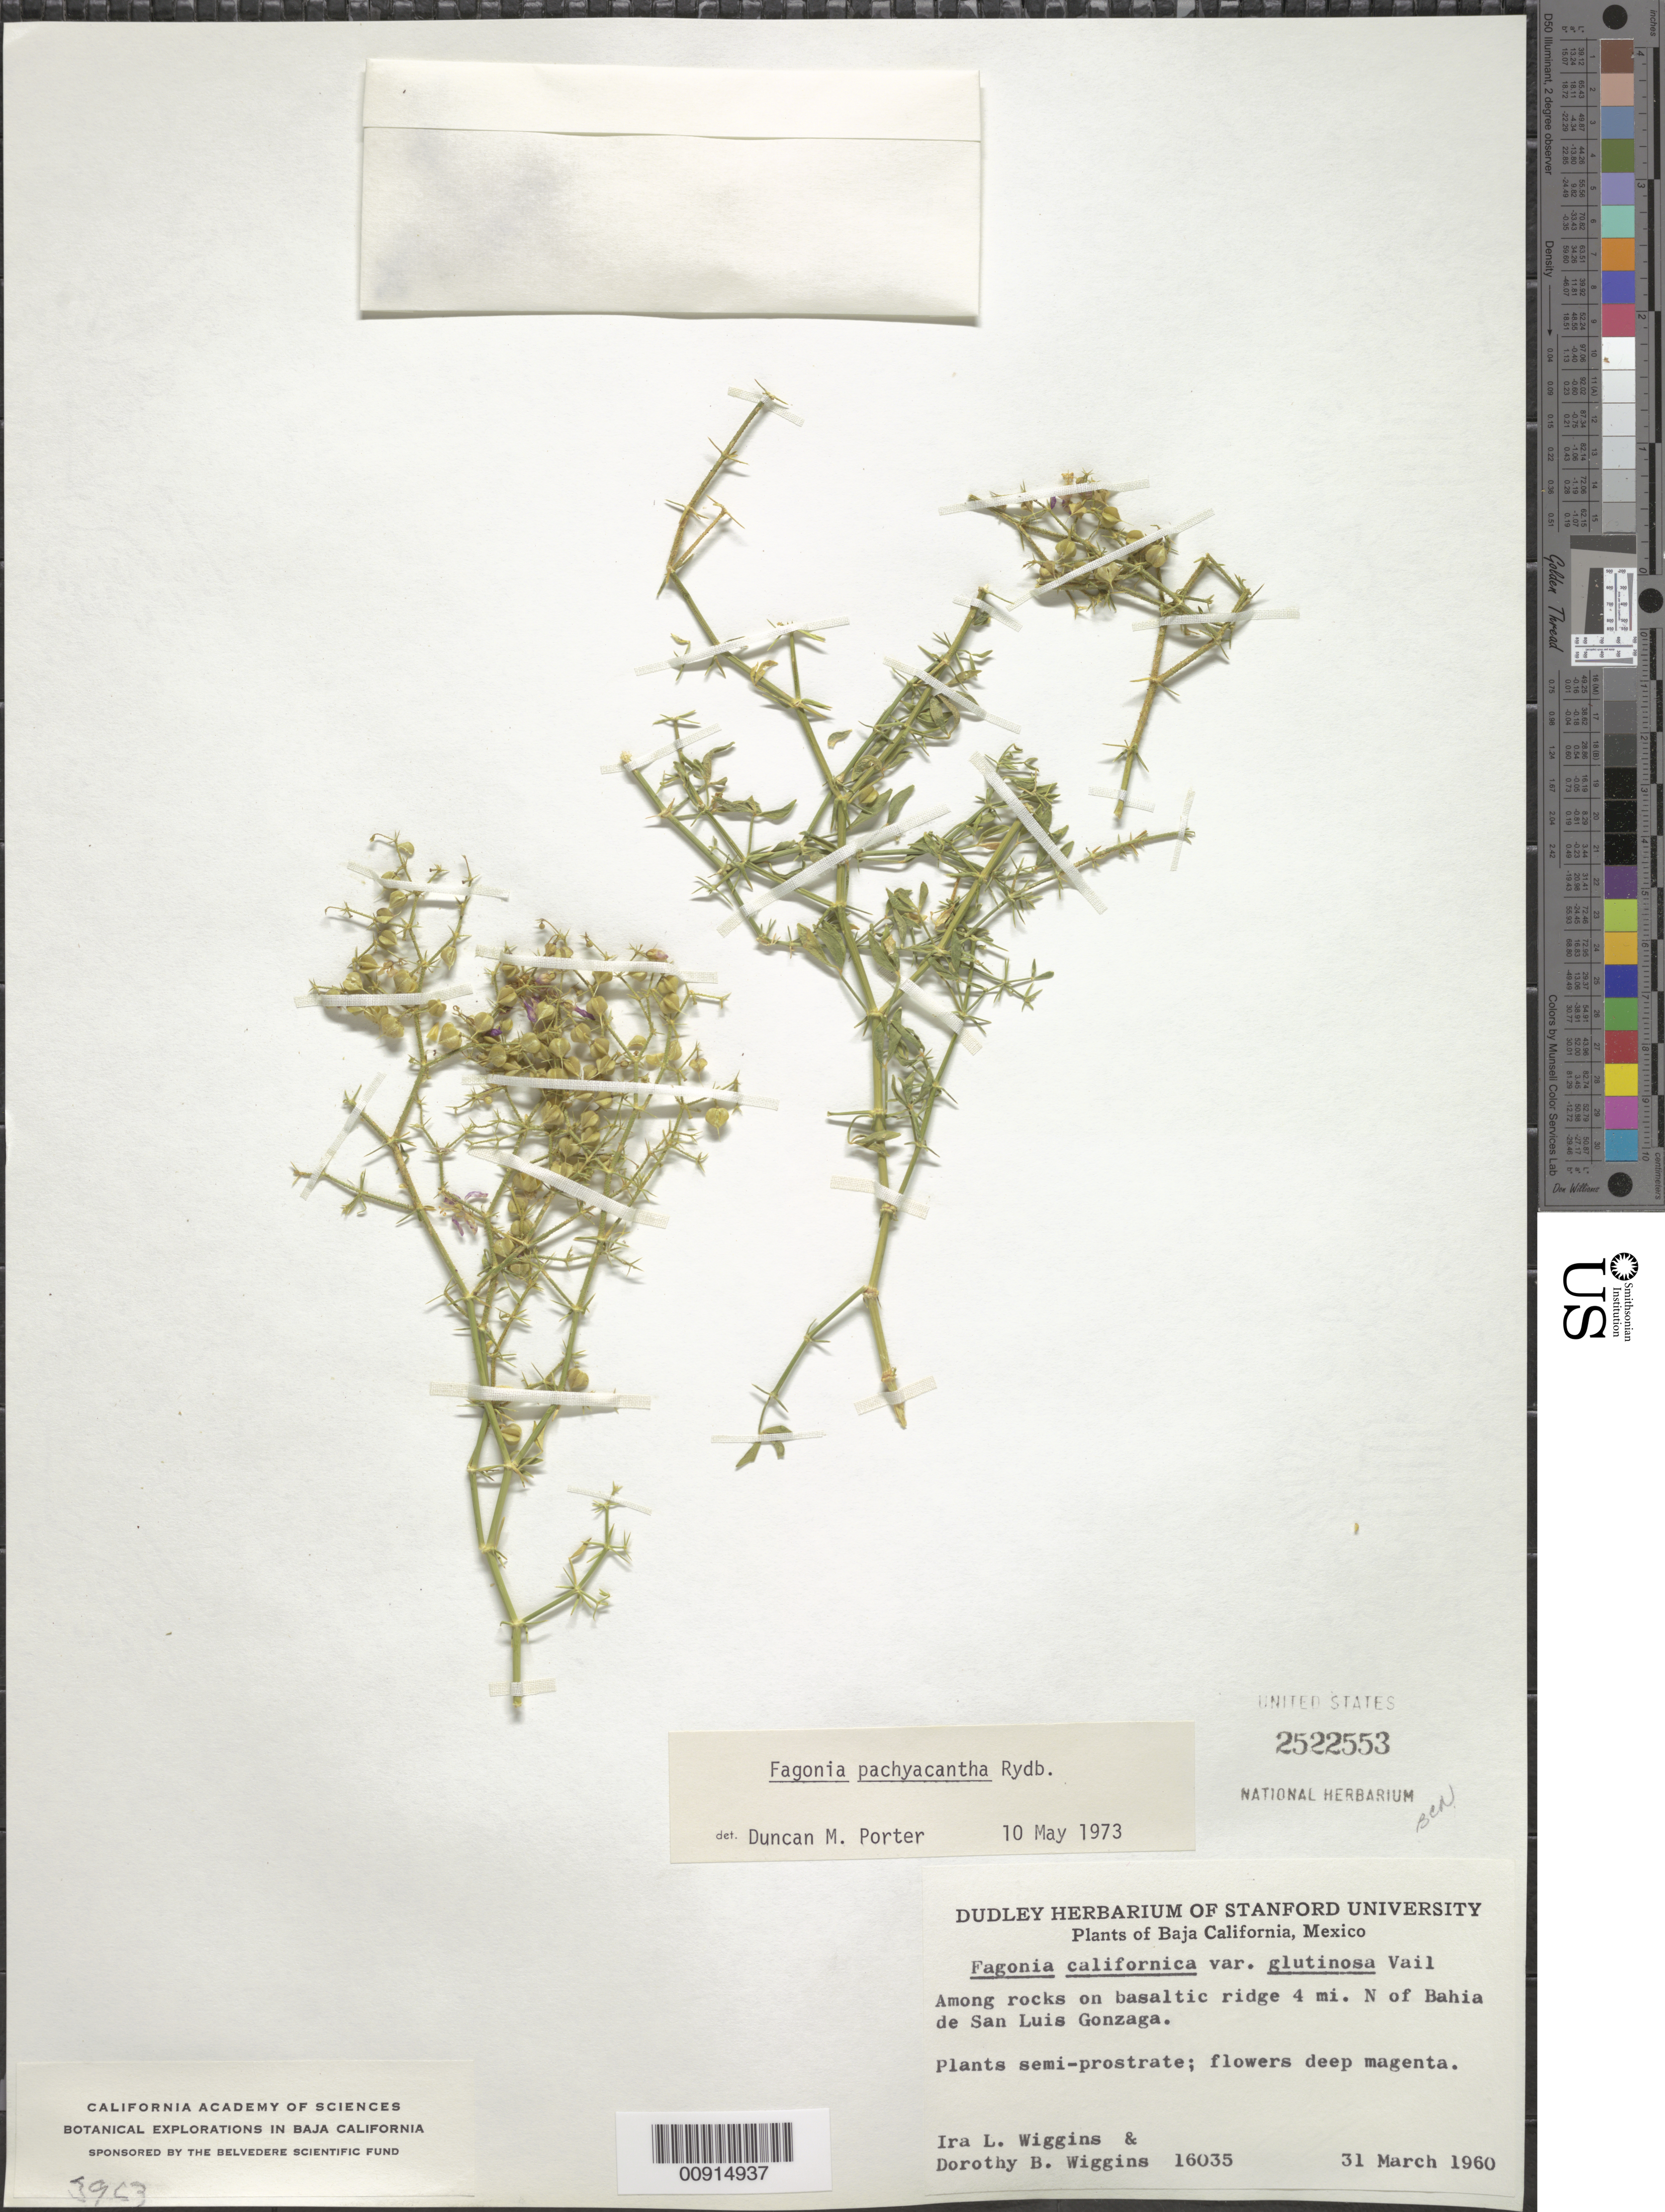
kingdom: Plantae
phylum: Tracheophyta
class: Magnoliopsida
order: Zygophyllales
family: Zygophyllaceae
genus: Fagonia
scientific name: Fagonia pachyacantha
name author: Rydb.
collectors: I. L. Wiggins & D. B. Wiggins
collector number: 16035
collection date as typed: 31 Mar 1960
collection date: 1960-03-31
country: Mexico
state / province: Baja California Norte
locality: Baja California: 4 mi. N of Bahía de San Luis Gonzaga.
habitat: Among rocks on basaltic ridge.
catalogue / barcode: US 2522553